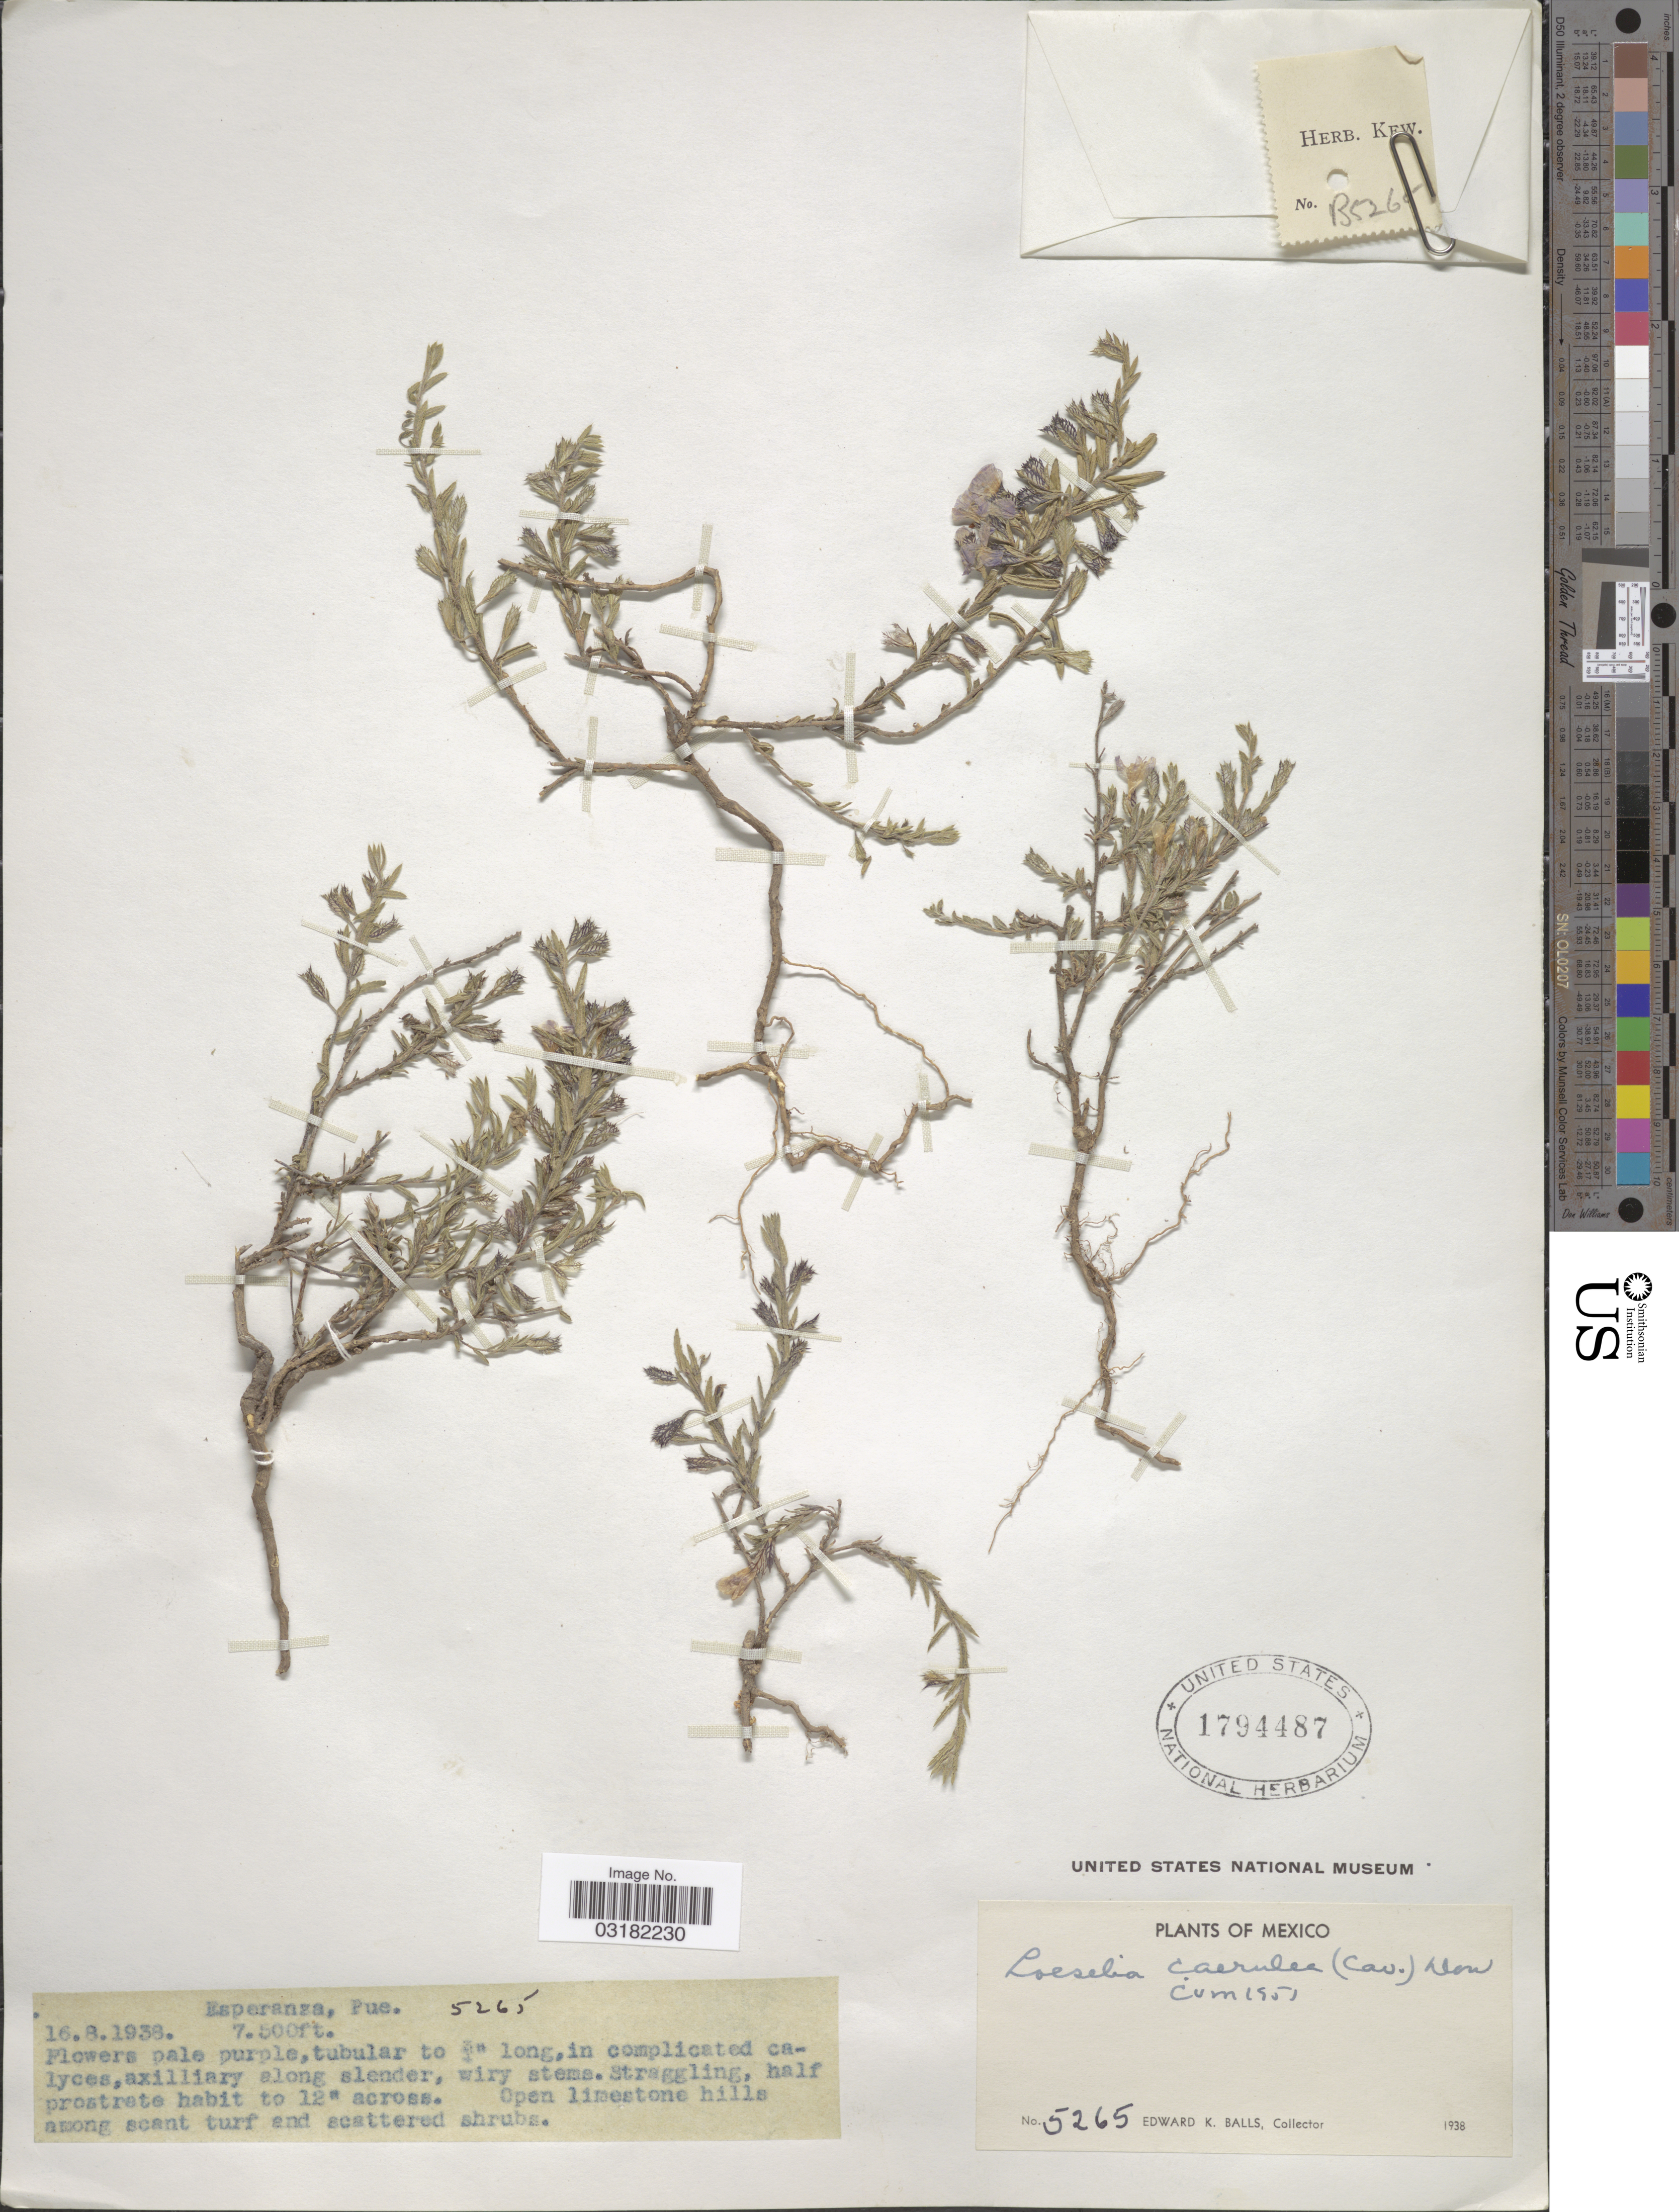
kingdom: Plantae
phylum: Tracheophyta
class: Magnoliopsida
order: Ericales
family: Polemoniaceae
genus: Loeselia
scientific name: Loeselia caerulea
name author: (Cav.) G. Don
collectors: E. K. Balls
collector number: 5265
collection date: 1938-08-16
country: Mexico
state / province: Puebla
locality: Esperanza.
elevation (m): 2286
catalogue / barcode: US 1794487